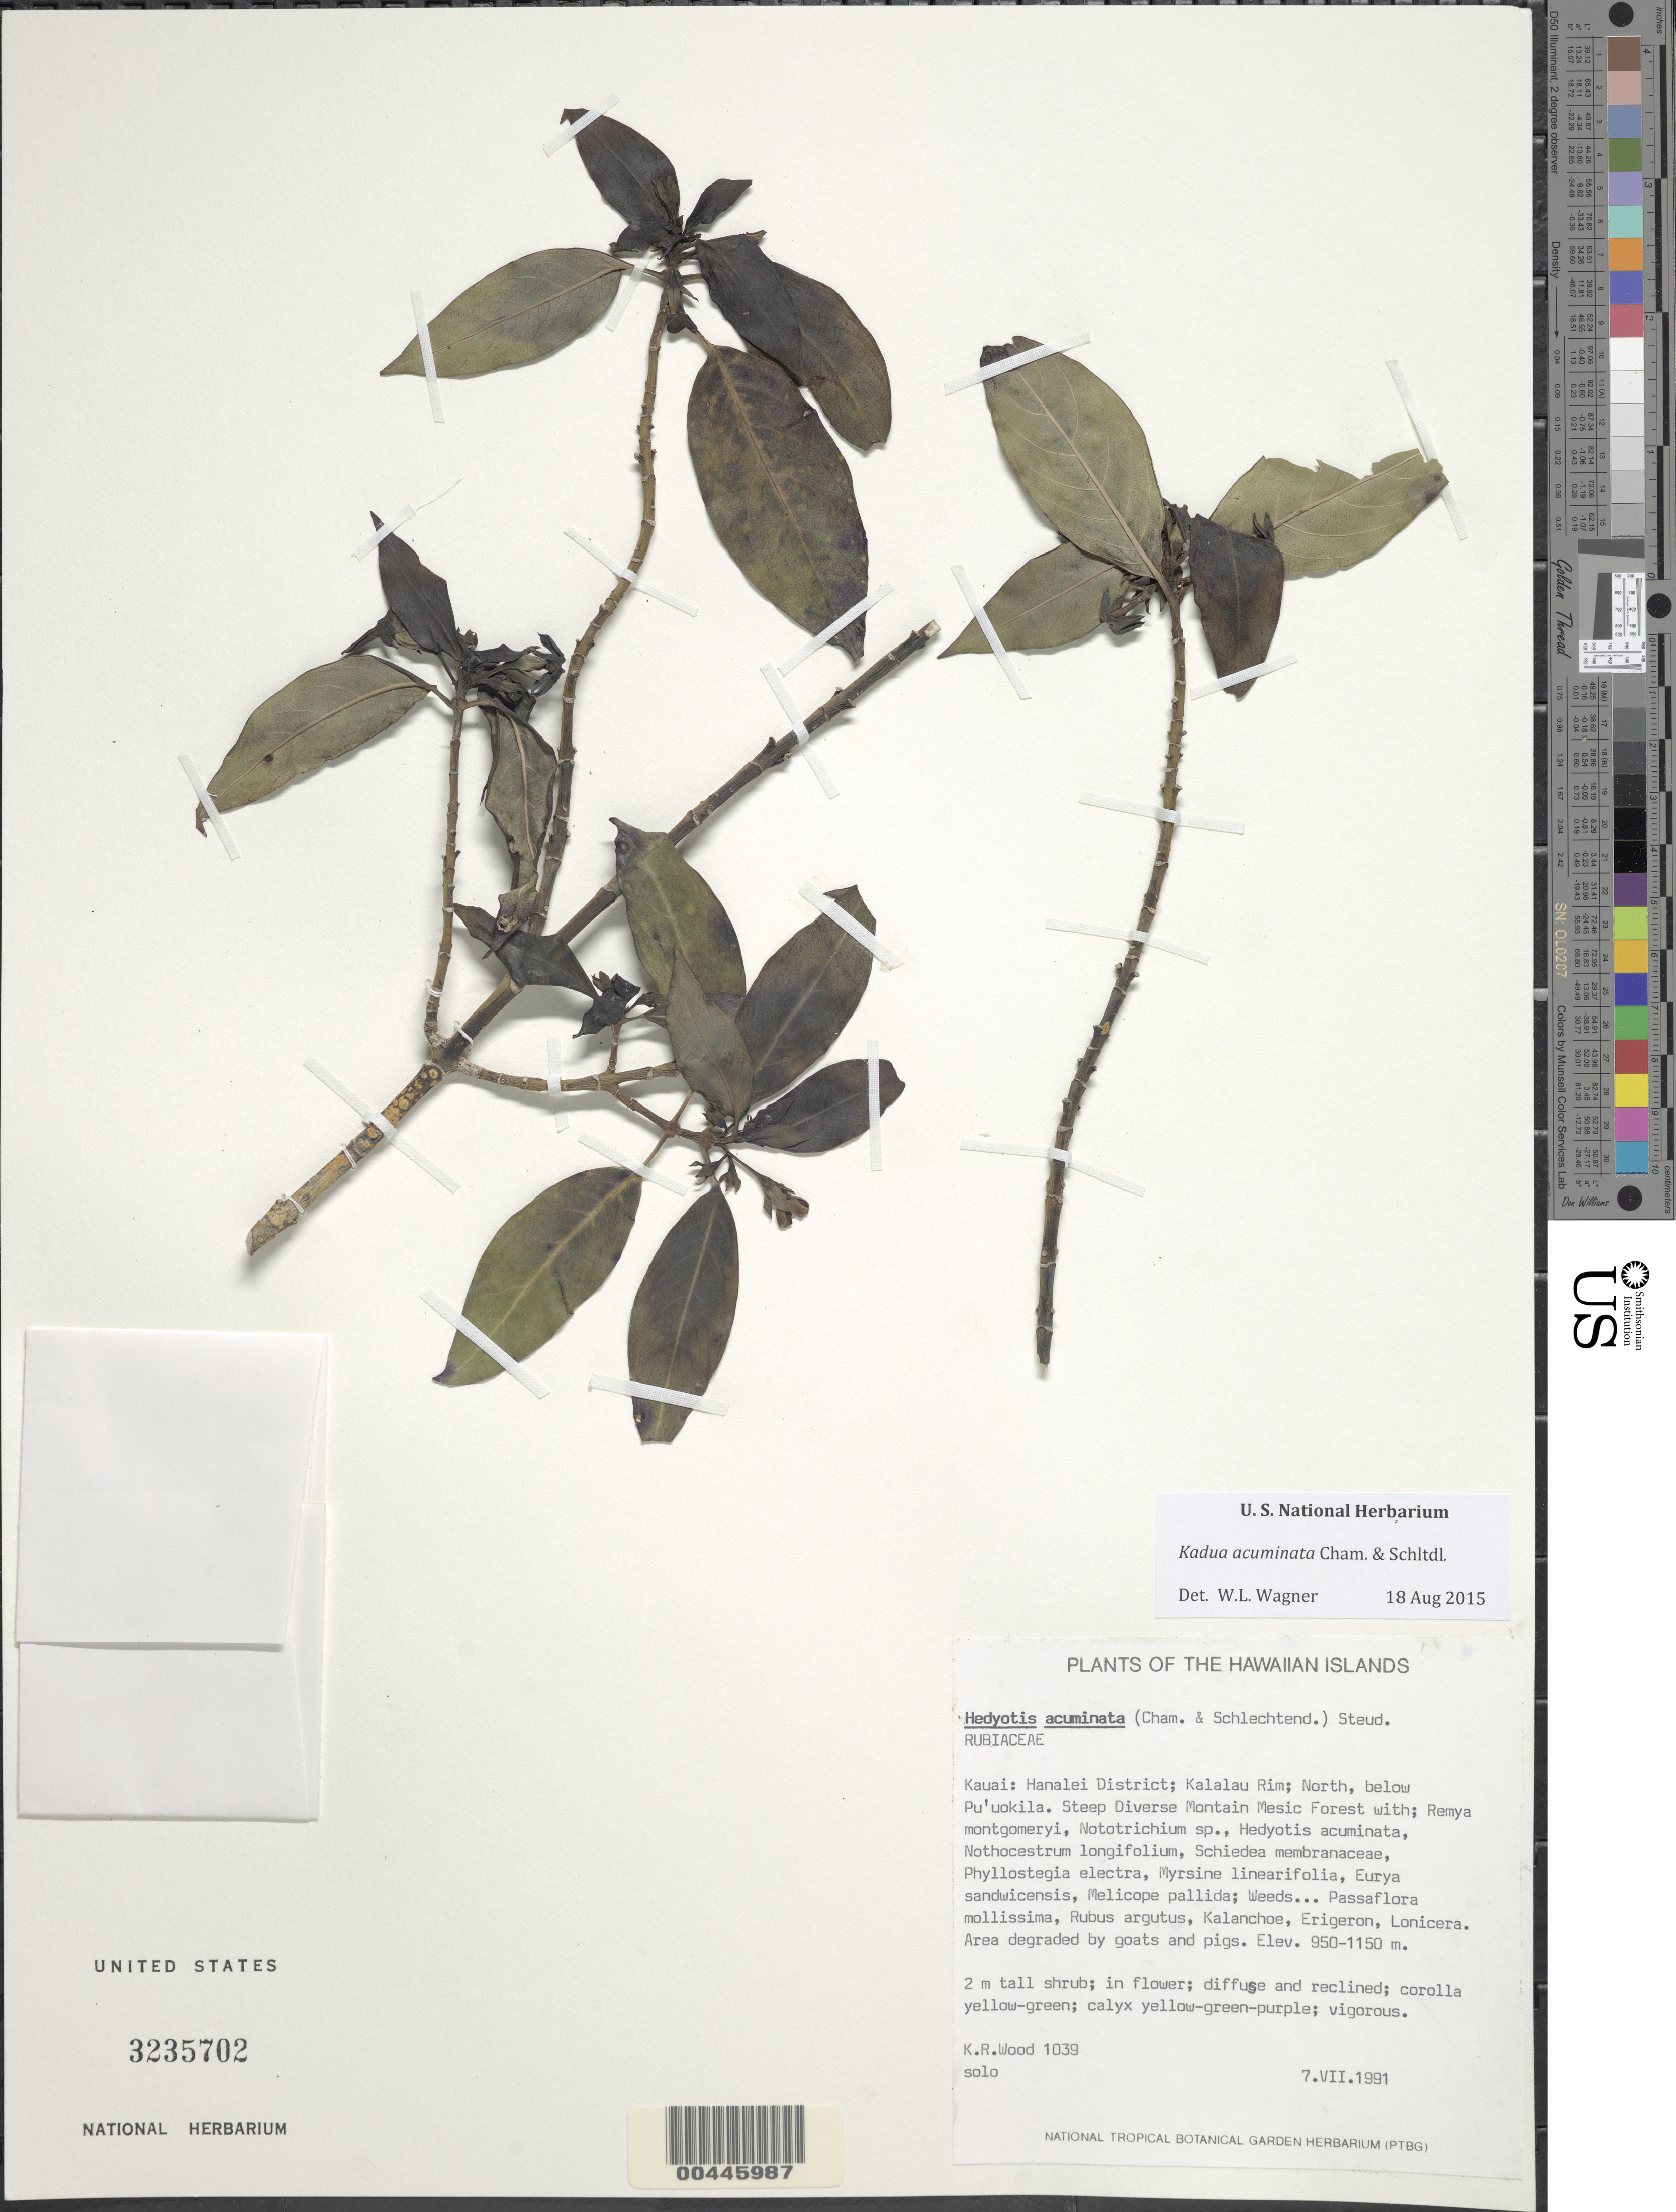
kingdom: Plantae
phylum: Tracheophyta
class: Magnoliopsida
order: Gentianales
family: Rubiaceae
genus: Kadua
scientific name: Kadua acuminata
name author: Cham. & Schltdl.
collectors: K. R. Wood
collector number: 1039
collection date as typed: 7 Jul 1991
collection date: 1991-07-07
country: United States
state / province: Hawaii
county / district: Kauai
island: Kaua'i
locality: Hanalei Dist., Kalalau Rim, N, below Puuokila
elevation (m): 950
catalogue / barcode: US 3235702